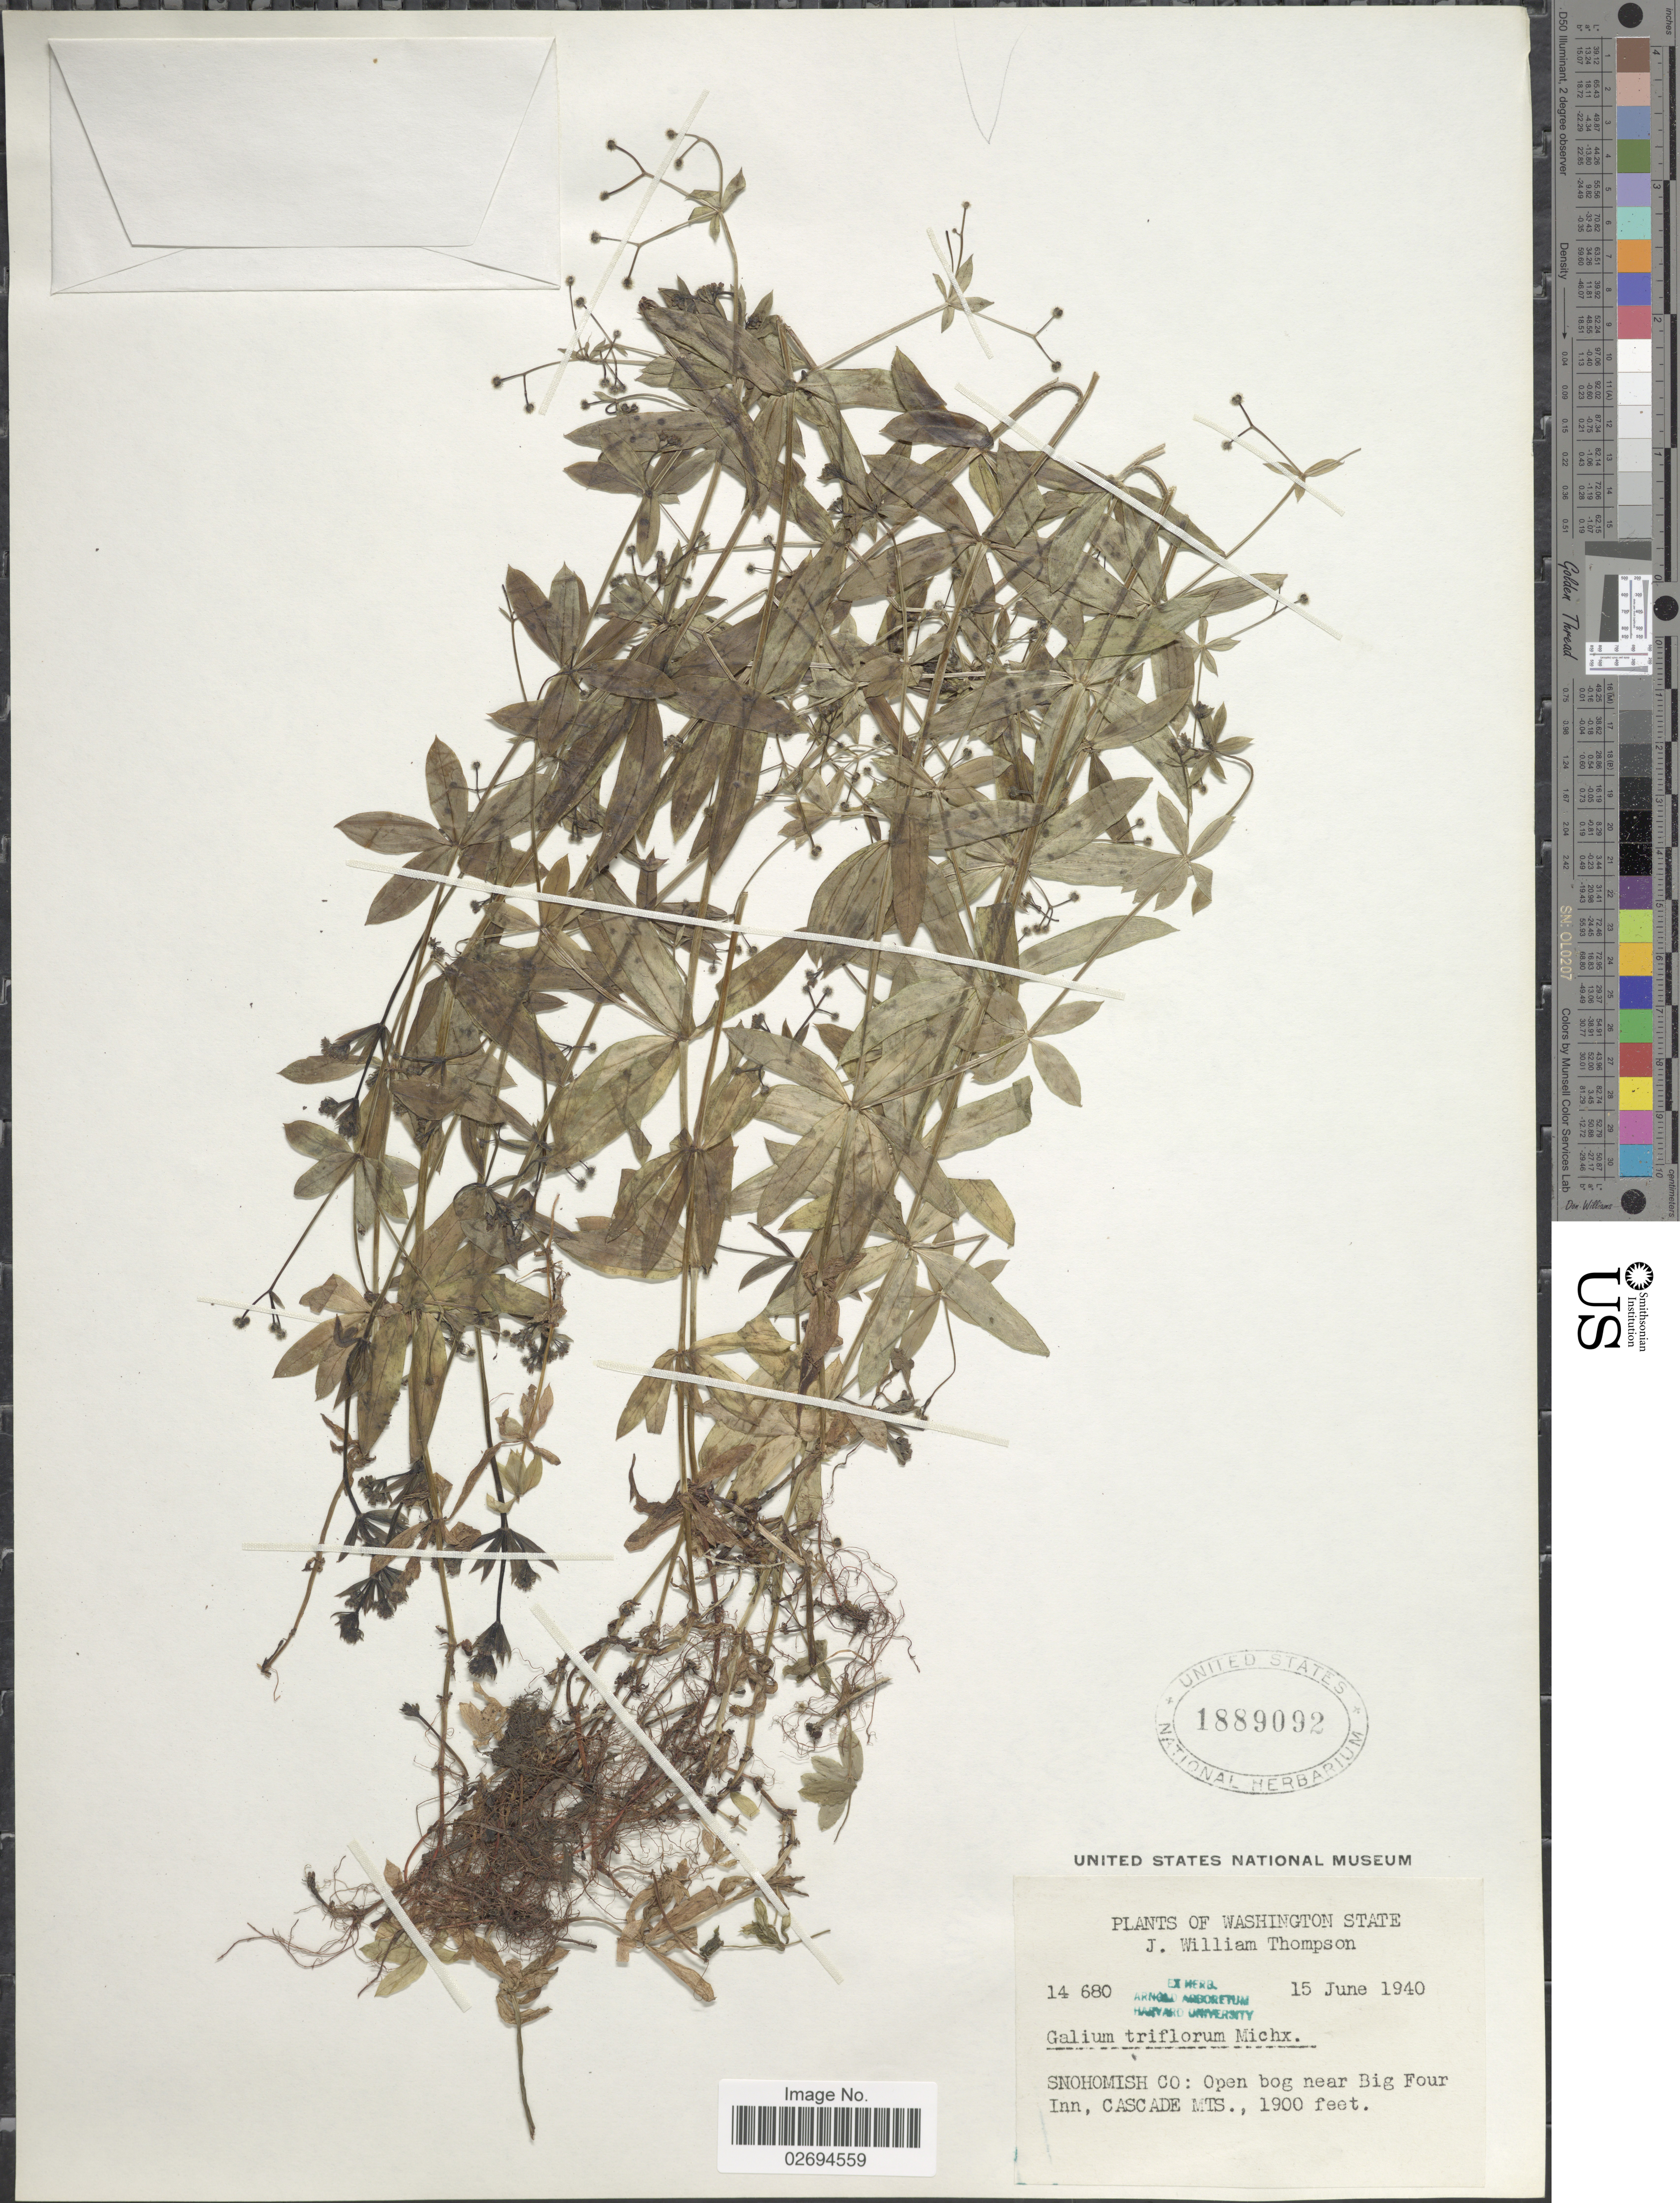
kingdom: Plantae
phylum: Tracheophyta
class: Magnoliopsida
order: Gentianales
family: Rubiaceae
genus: Galium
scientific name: Galium triflorum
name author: Michx.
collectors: J. W. Thompson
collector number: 14680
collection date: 1940-06-15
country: United States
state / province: Washington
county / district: Snohomish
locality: Snohomish Co: near Big Four Inn, Cascade Mts.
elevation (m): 579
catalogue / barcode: US 1889092